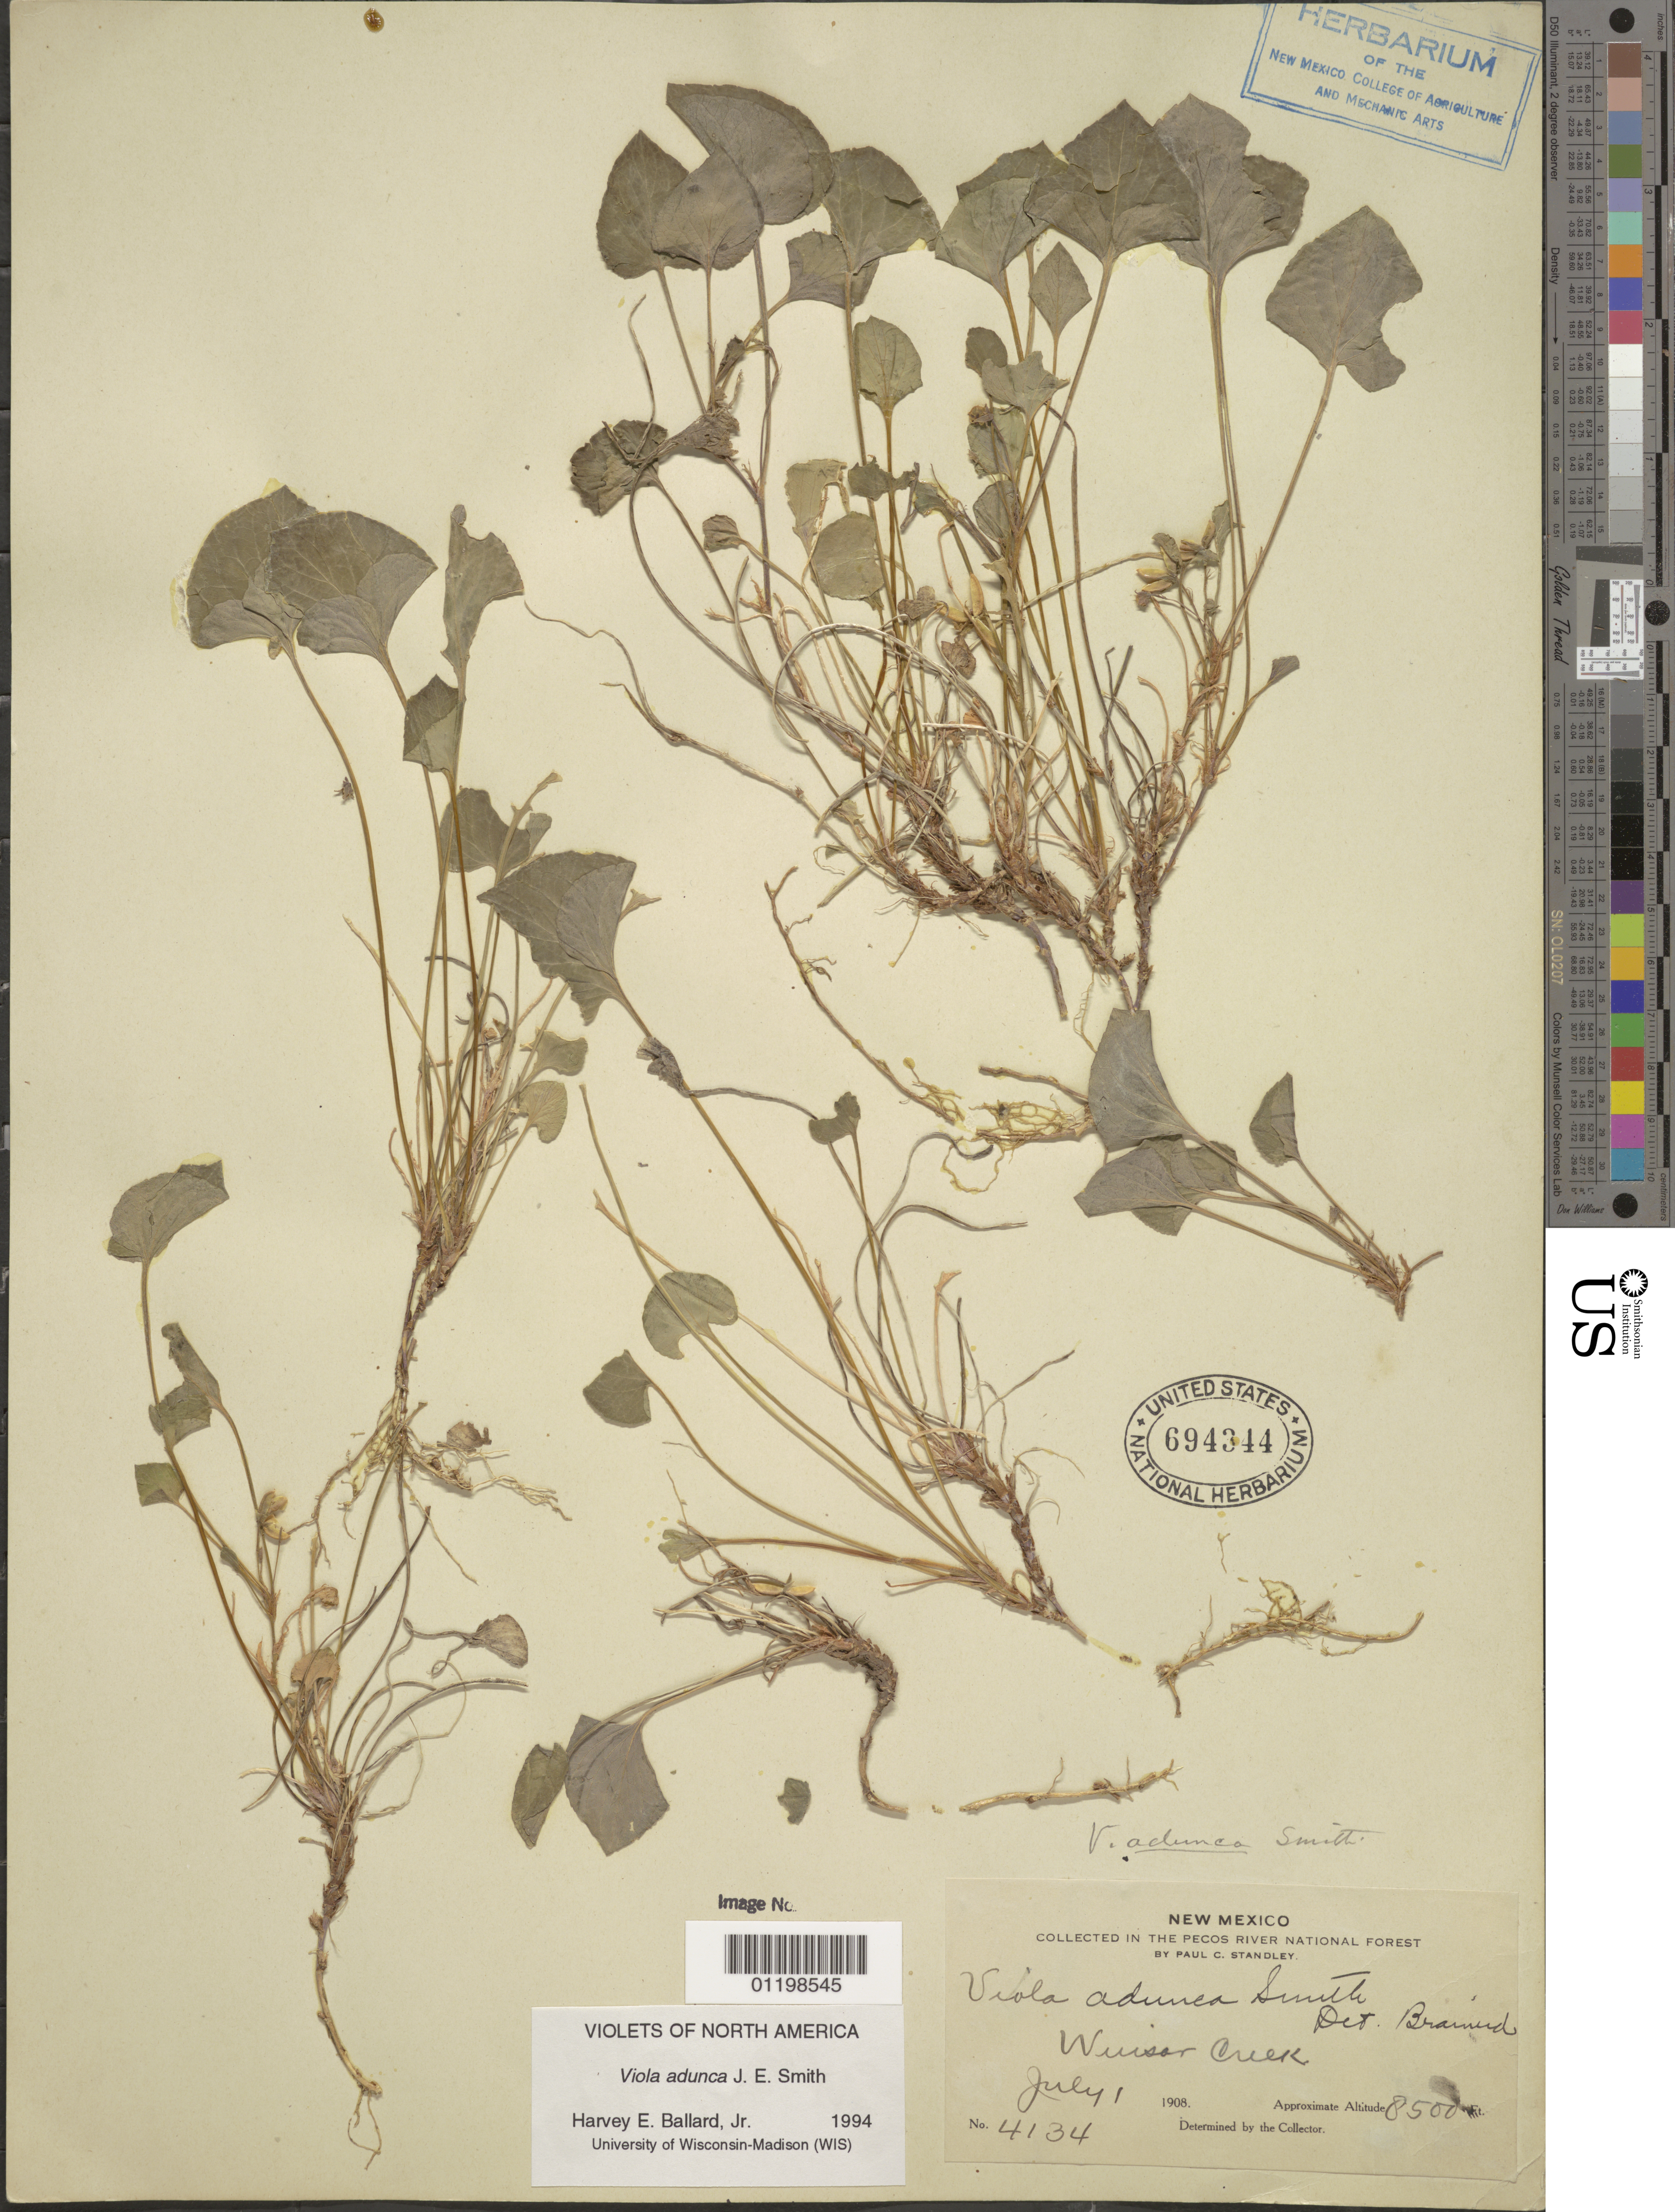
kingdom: Plantae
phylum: Tracheophyta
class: Magnoliopsida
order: Malpighiales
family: Violaceae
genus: Viola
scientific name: Viola adunca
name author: Sm.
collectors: P. C. Standley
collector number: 4134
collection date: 1908-07-01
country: United States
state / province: New Mexico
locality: Winsor Creek, in the Pecos River National Forest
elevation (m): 2591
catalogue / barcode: US 694344